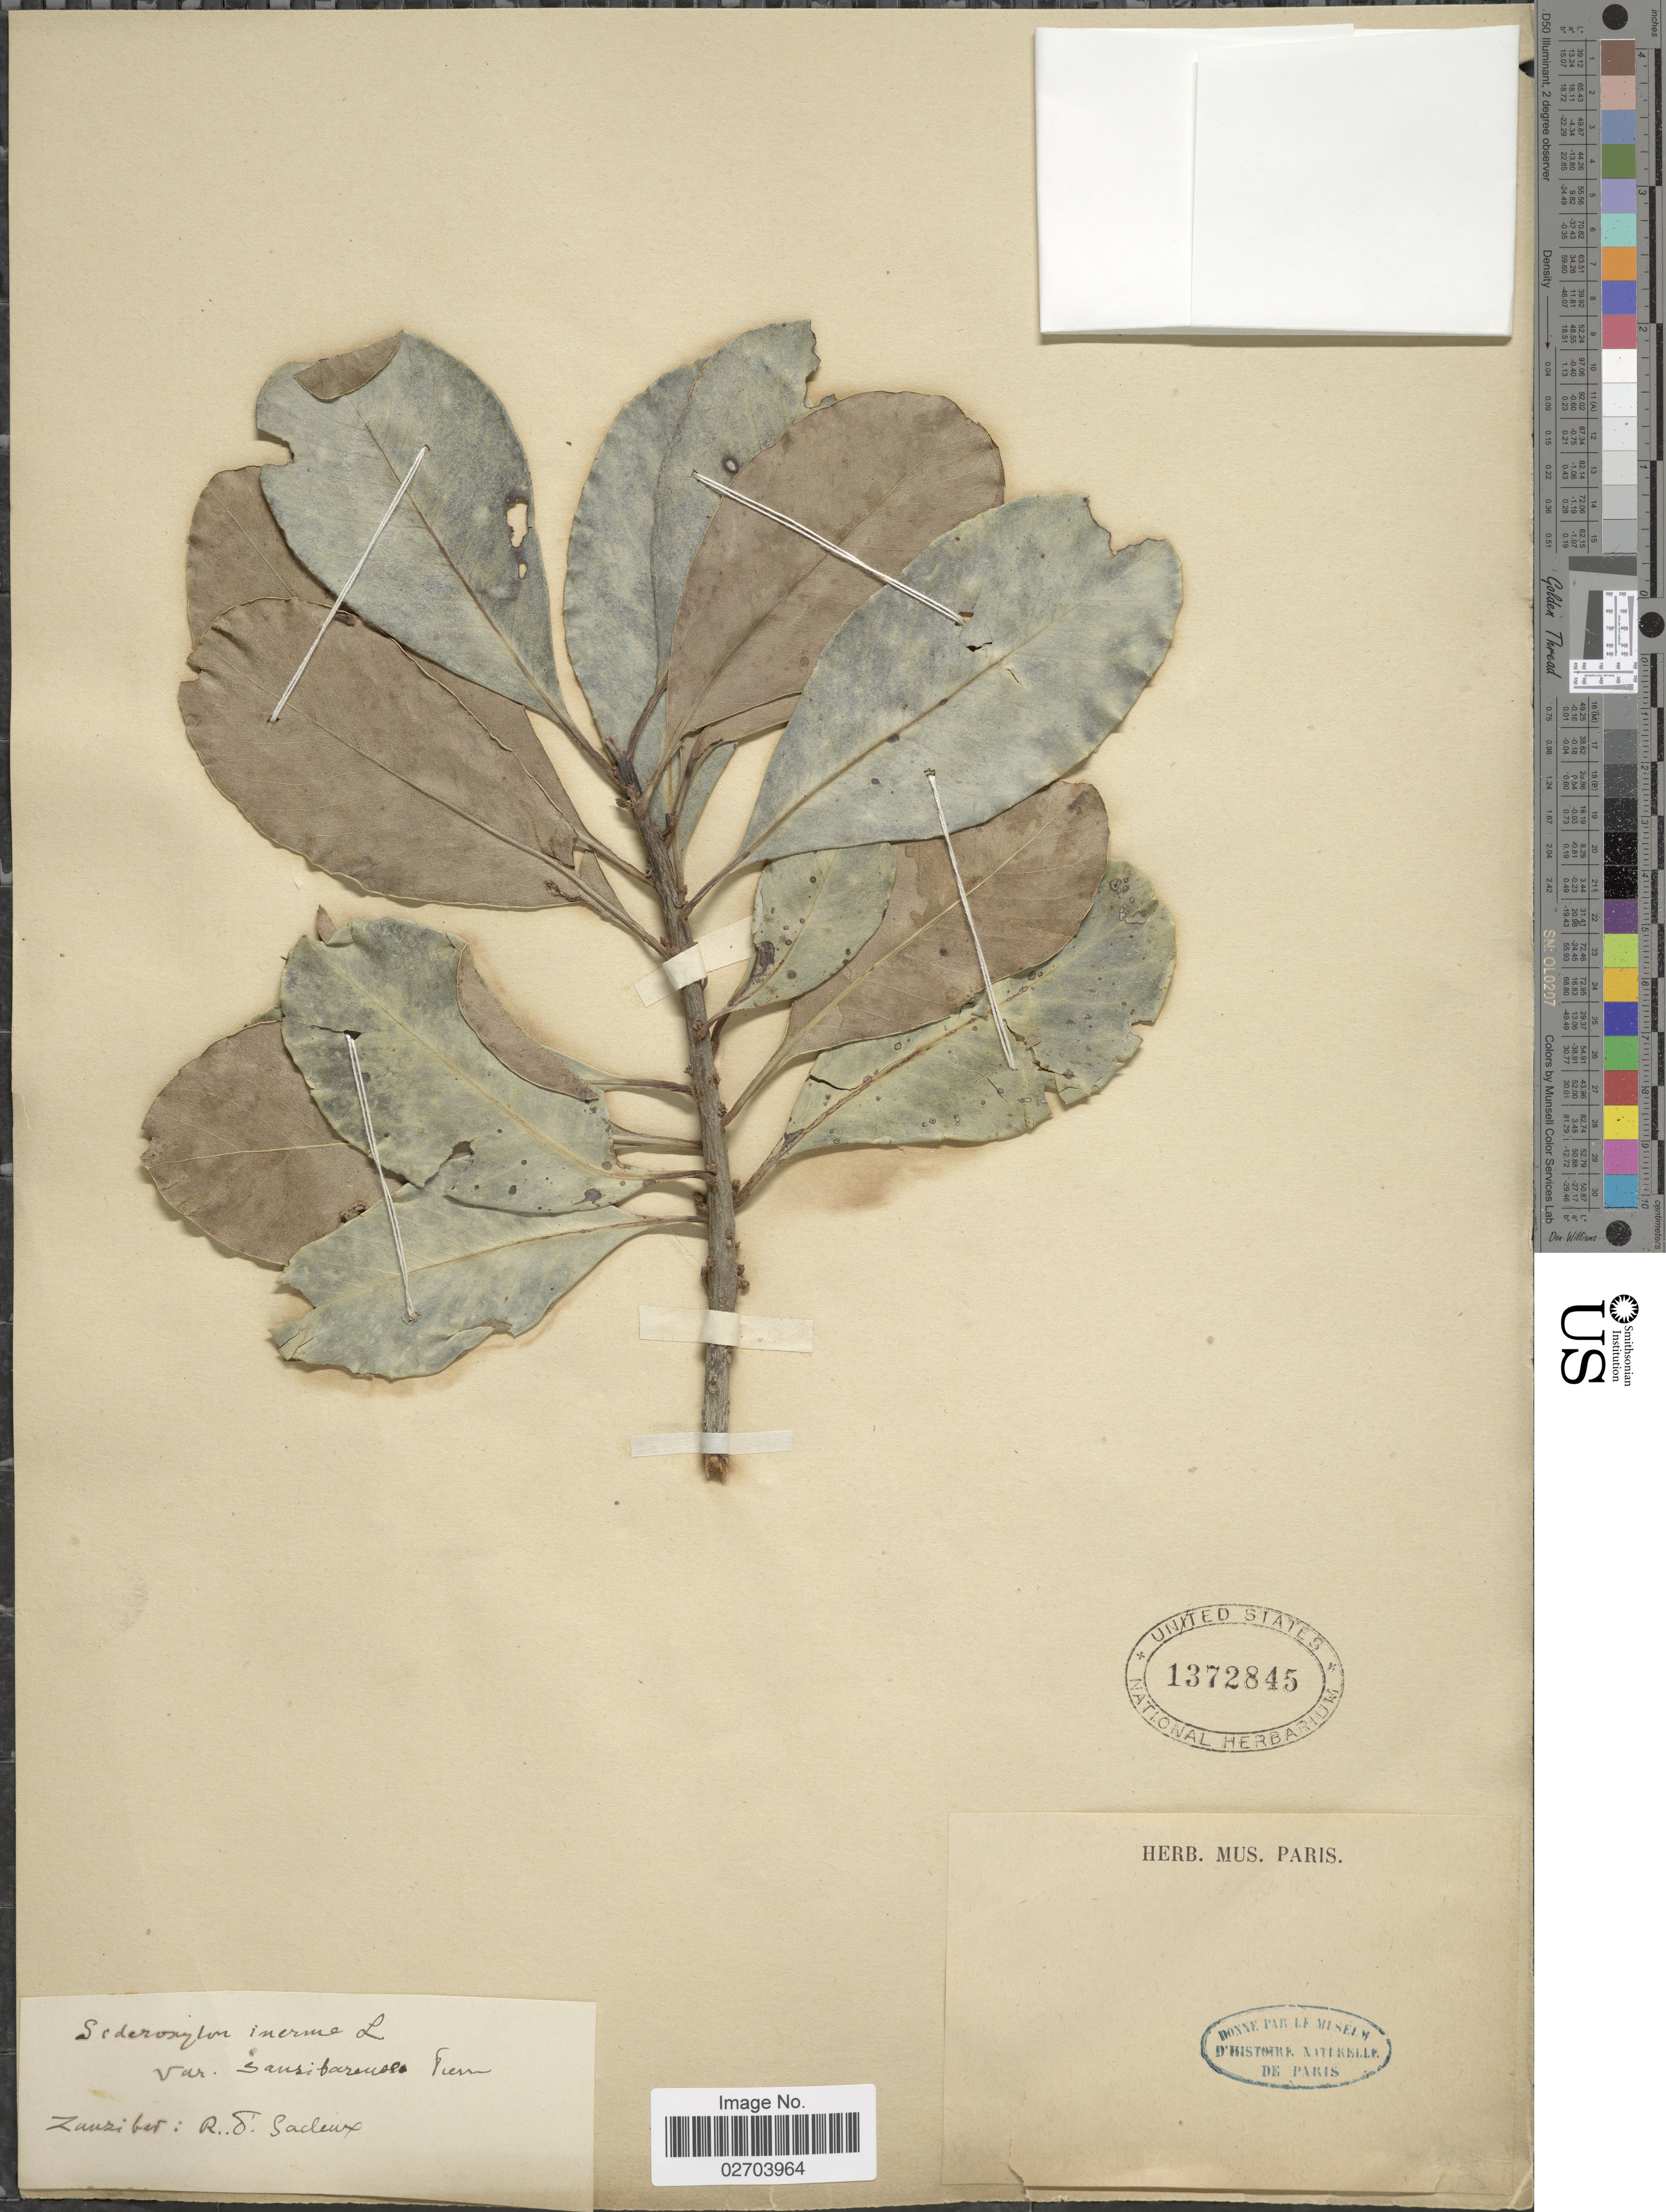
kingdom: Plantae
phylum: Tracheophyta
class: Magnoliopsida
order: Ericales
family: Sapotaceae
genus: Sideroxylon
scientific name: Sideroxylon inerme subsp. inerme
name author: L.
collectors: R. Sacleux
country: Tanzania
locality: Zanzibar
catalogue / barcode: US 1372845